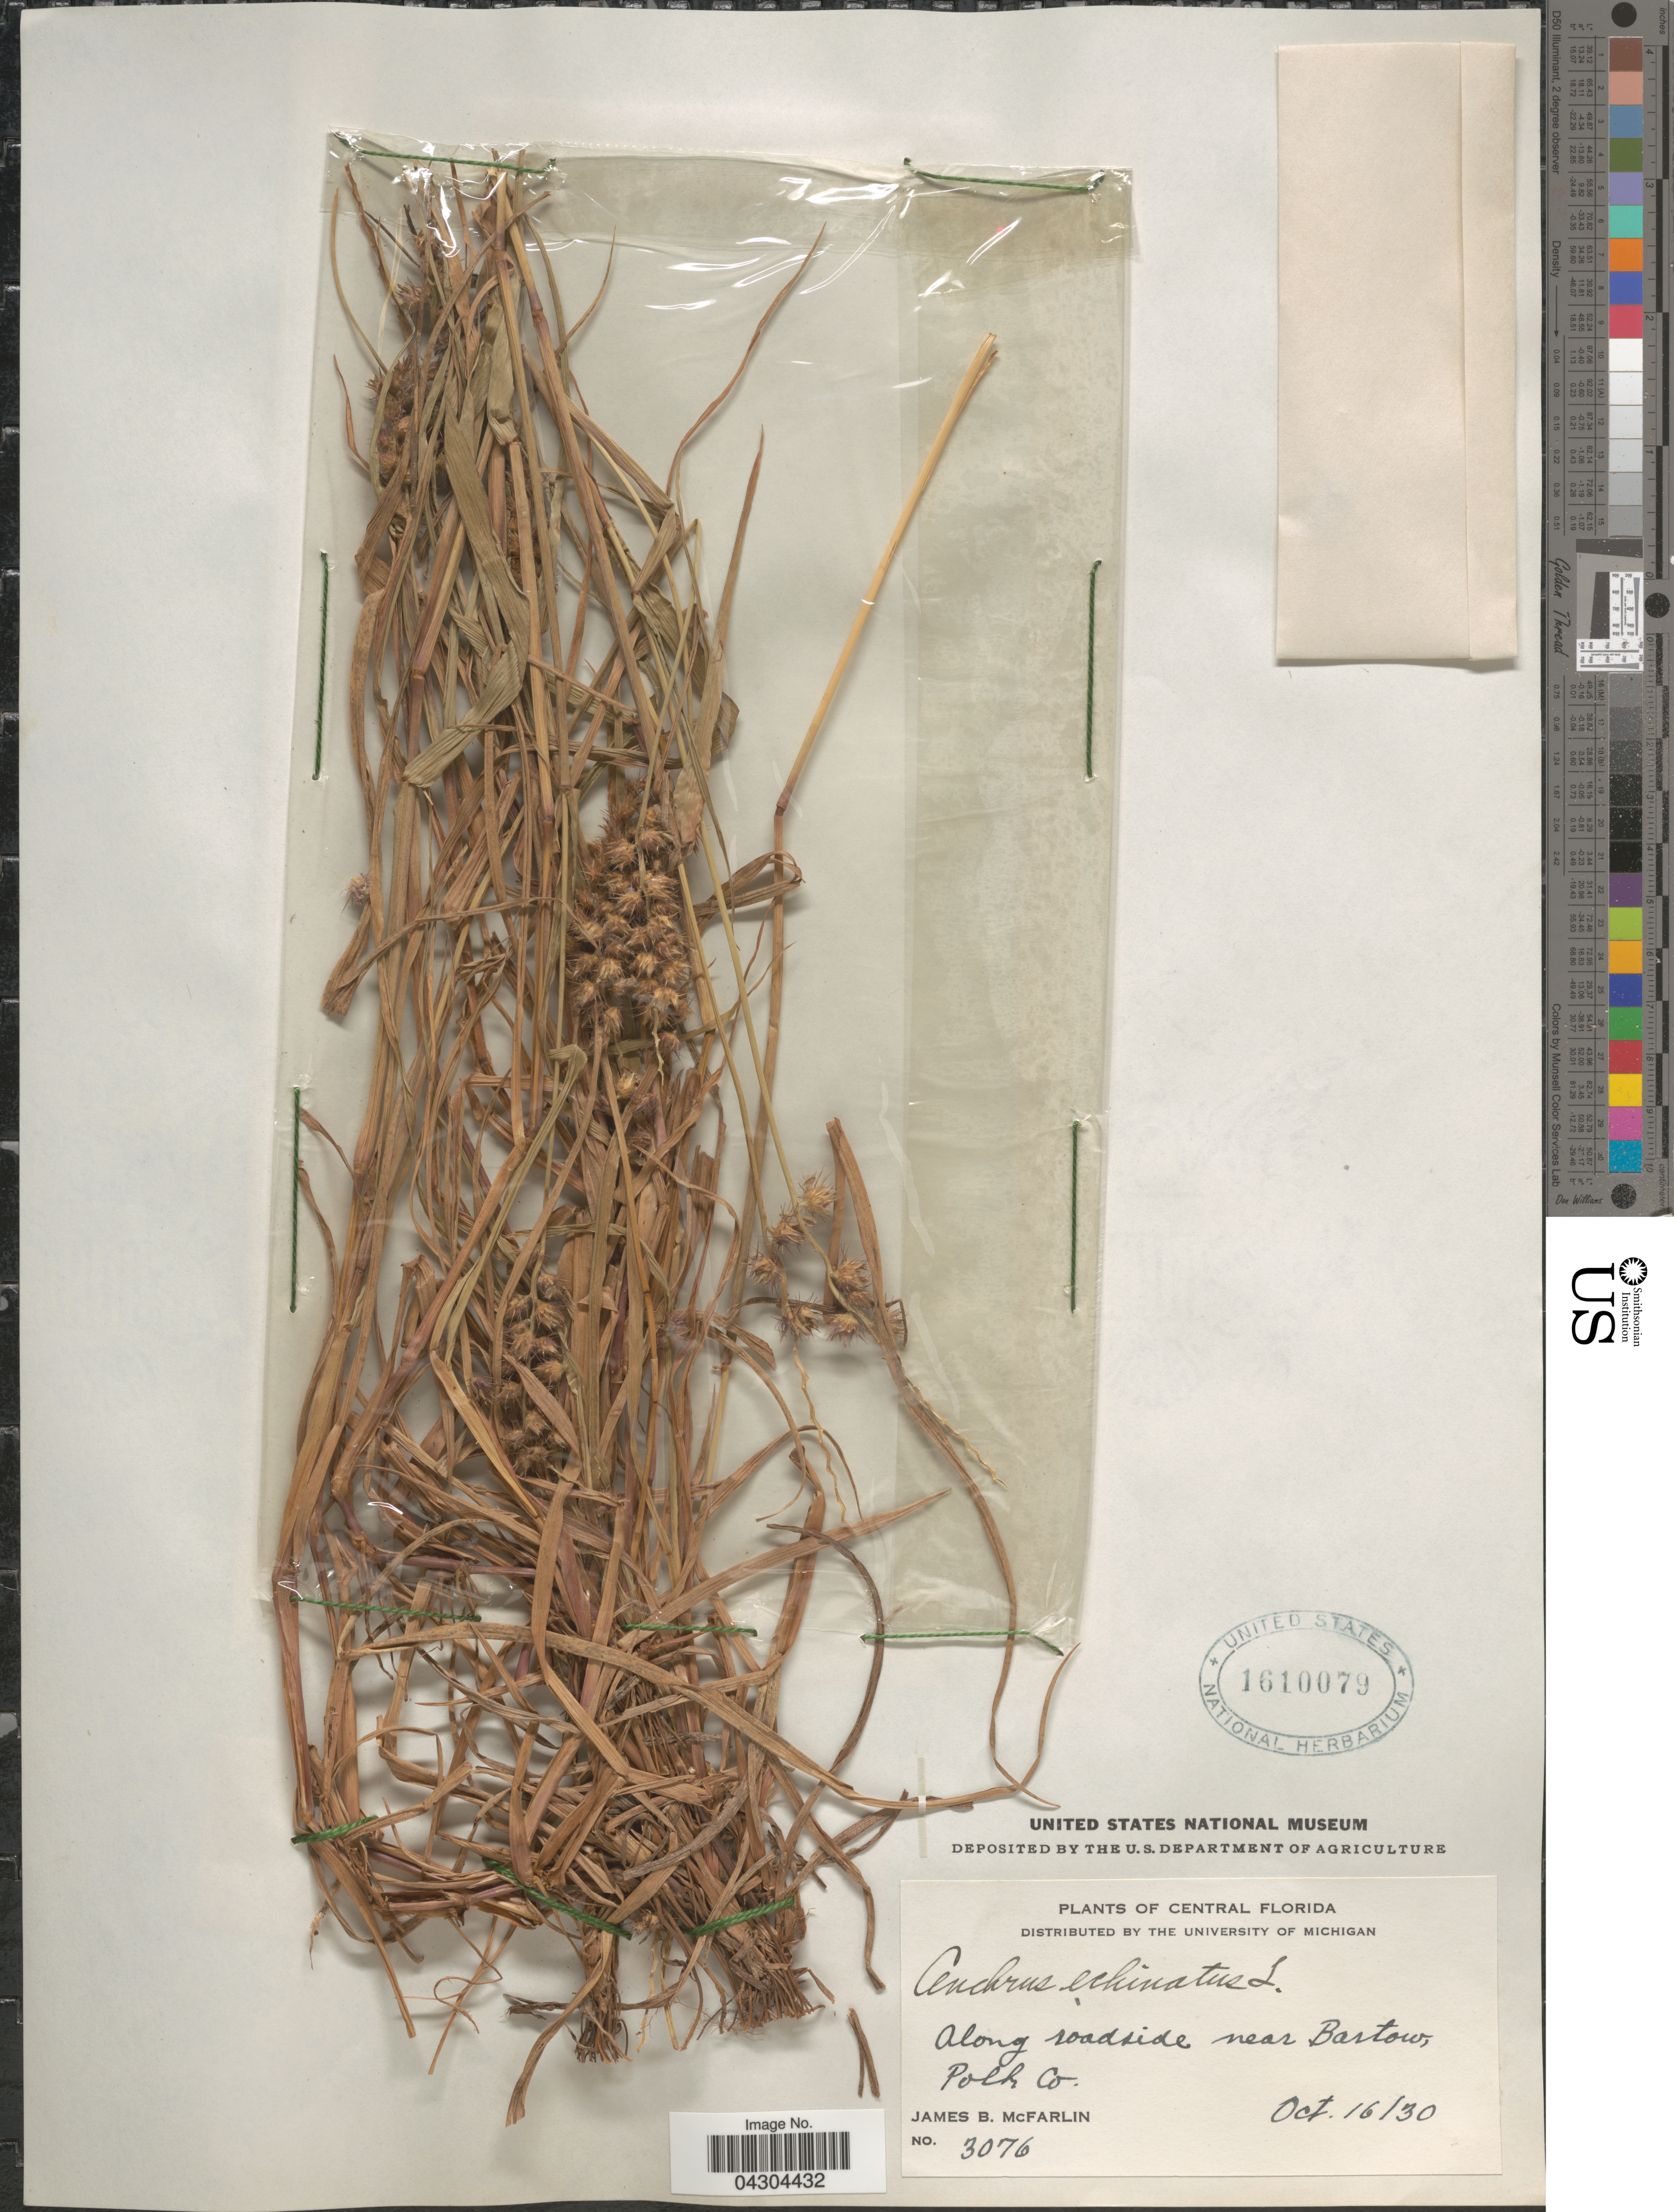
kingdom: Plantae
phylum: Tracheophyta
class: Liliopsida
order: Poales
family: Poaceae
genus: Cenchrus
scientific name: Cenchrus echinatus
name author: L.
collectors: J. McFarlin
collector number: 3076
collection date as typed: Transcribed d/m/y: 16/10/30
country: United States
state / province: Florida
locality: Central Florida. Along roadside near Bartow, Polk Co.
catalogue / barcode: US 1610079